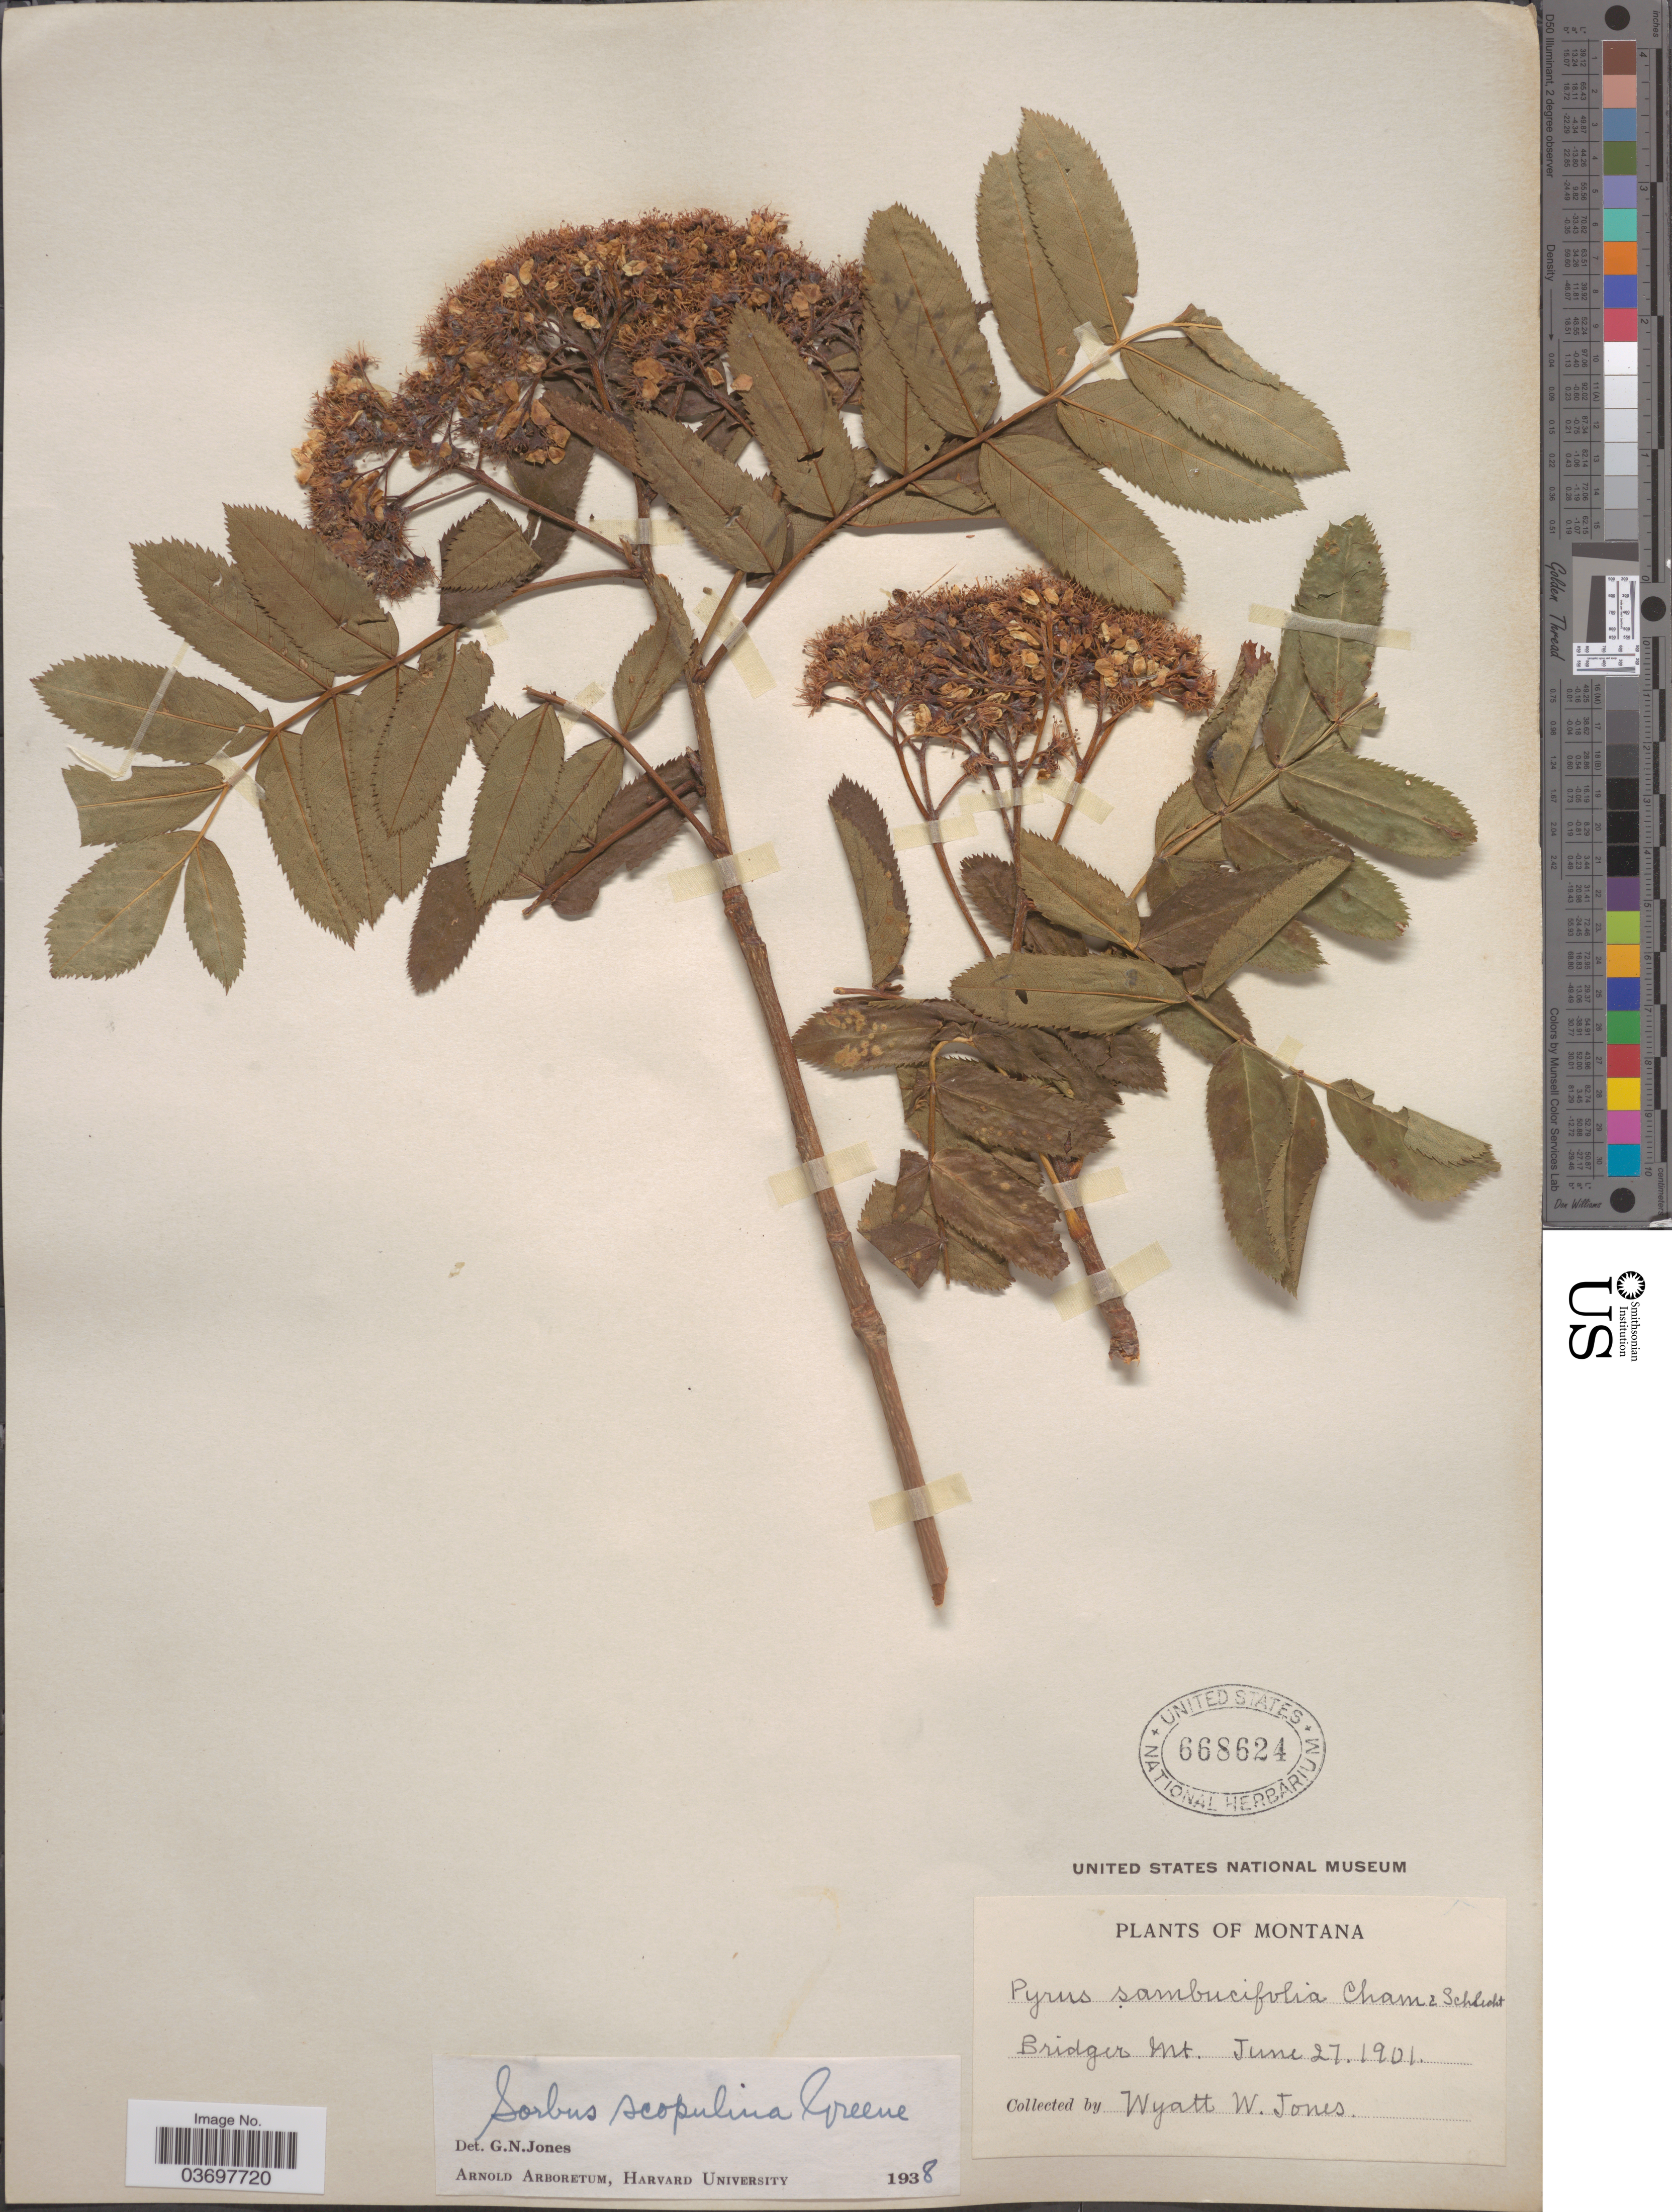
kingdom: Plantae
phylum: Tracheophyta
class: Magnoliopsida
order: Rosales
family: Rosaceae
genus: Sorbus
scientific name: Sorbus scopulina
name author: Greene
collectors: W. W. Jones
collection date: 1901-06-27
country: United States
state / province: Montana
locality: Bridger Mt.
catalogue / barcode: US 668624